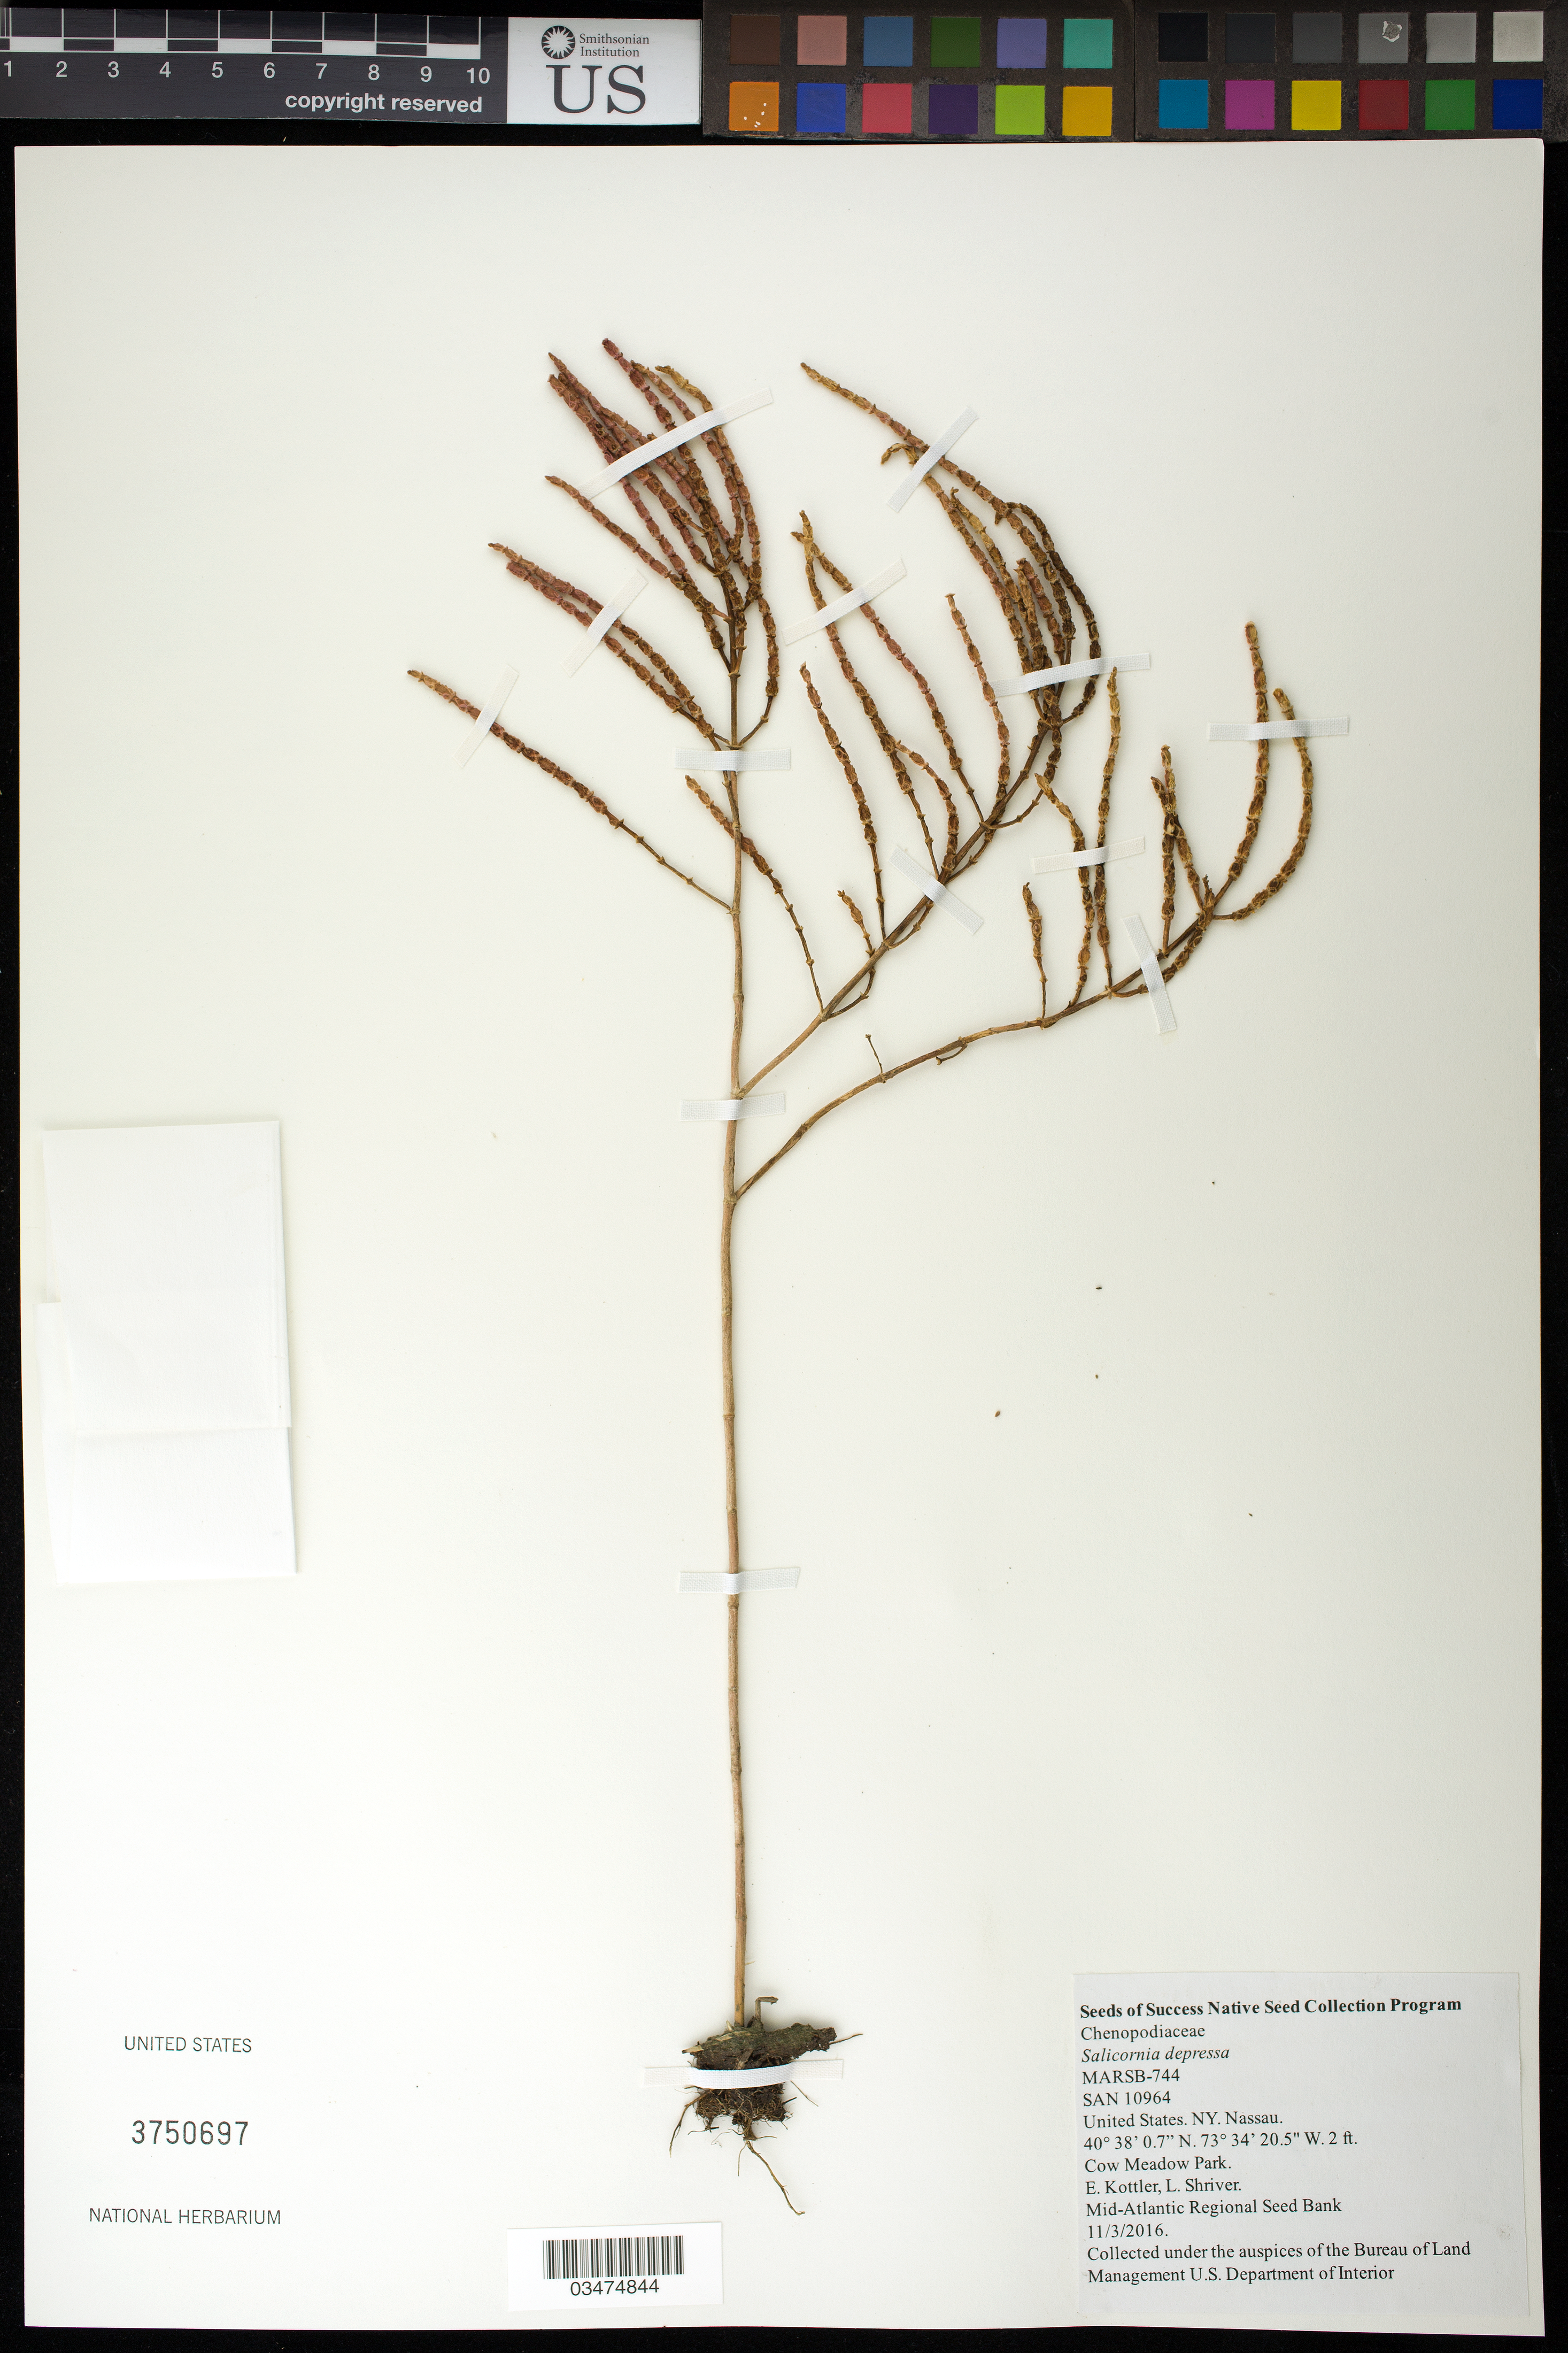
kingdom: Plantae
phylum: Tracheophyta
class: Magnoliopsida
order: Caryophyllales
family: Amaranthaceae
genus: Salicornia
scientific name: Salicornia depressa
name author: Standl.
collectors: E. Kottler & L. Shriver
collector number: MARSB-744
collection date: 2016-11-03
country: United States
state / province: New York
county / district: Nassau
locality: Cow Meadow Park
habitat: Tidal high salt marsh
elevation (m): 1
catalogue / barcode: US 3750697